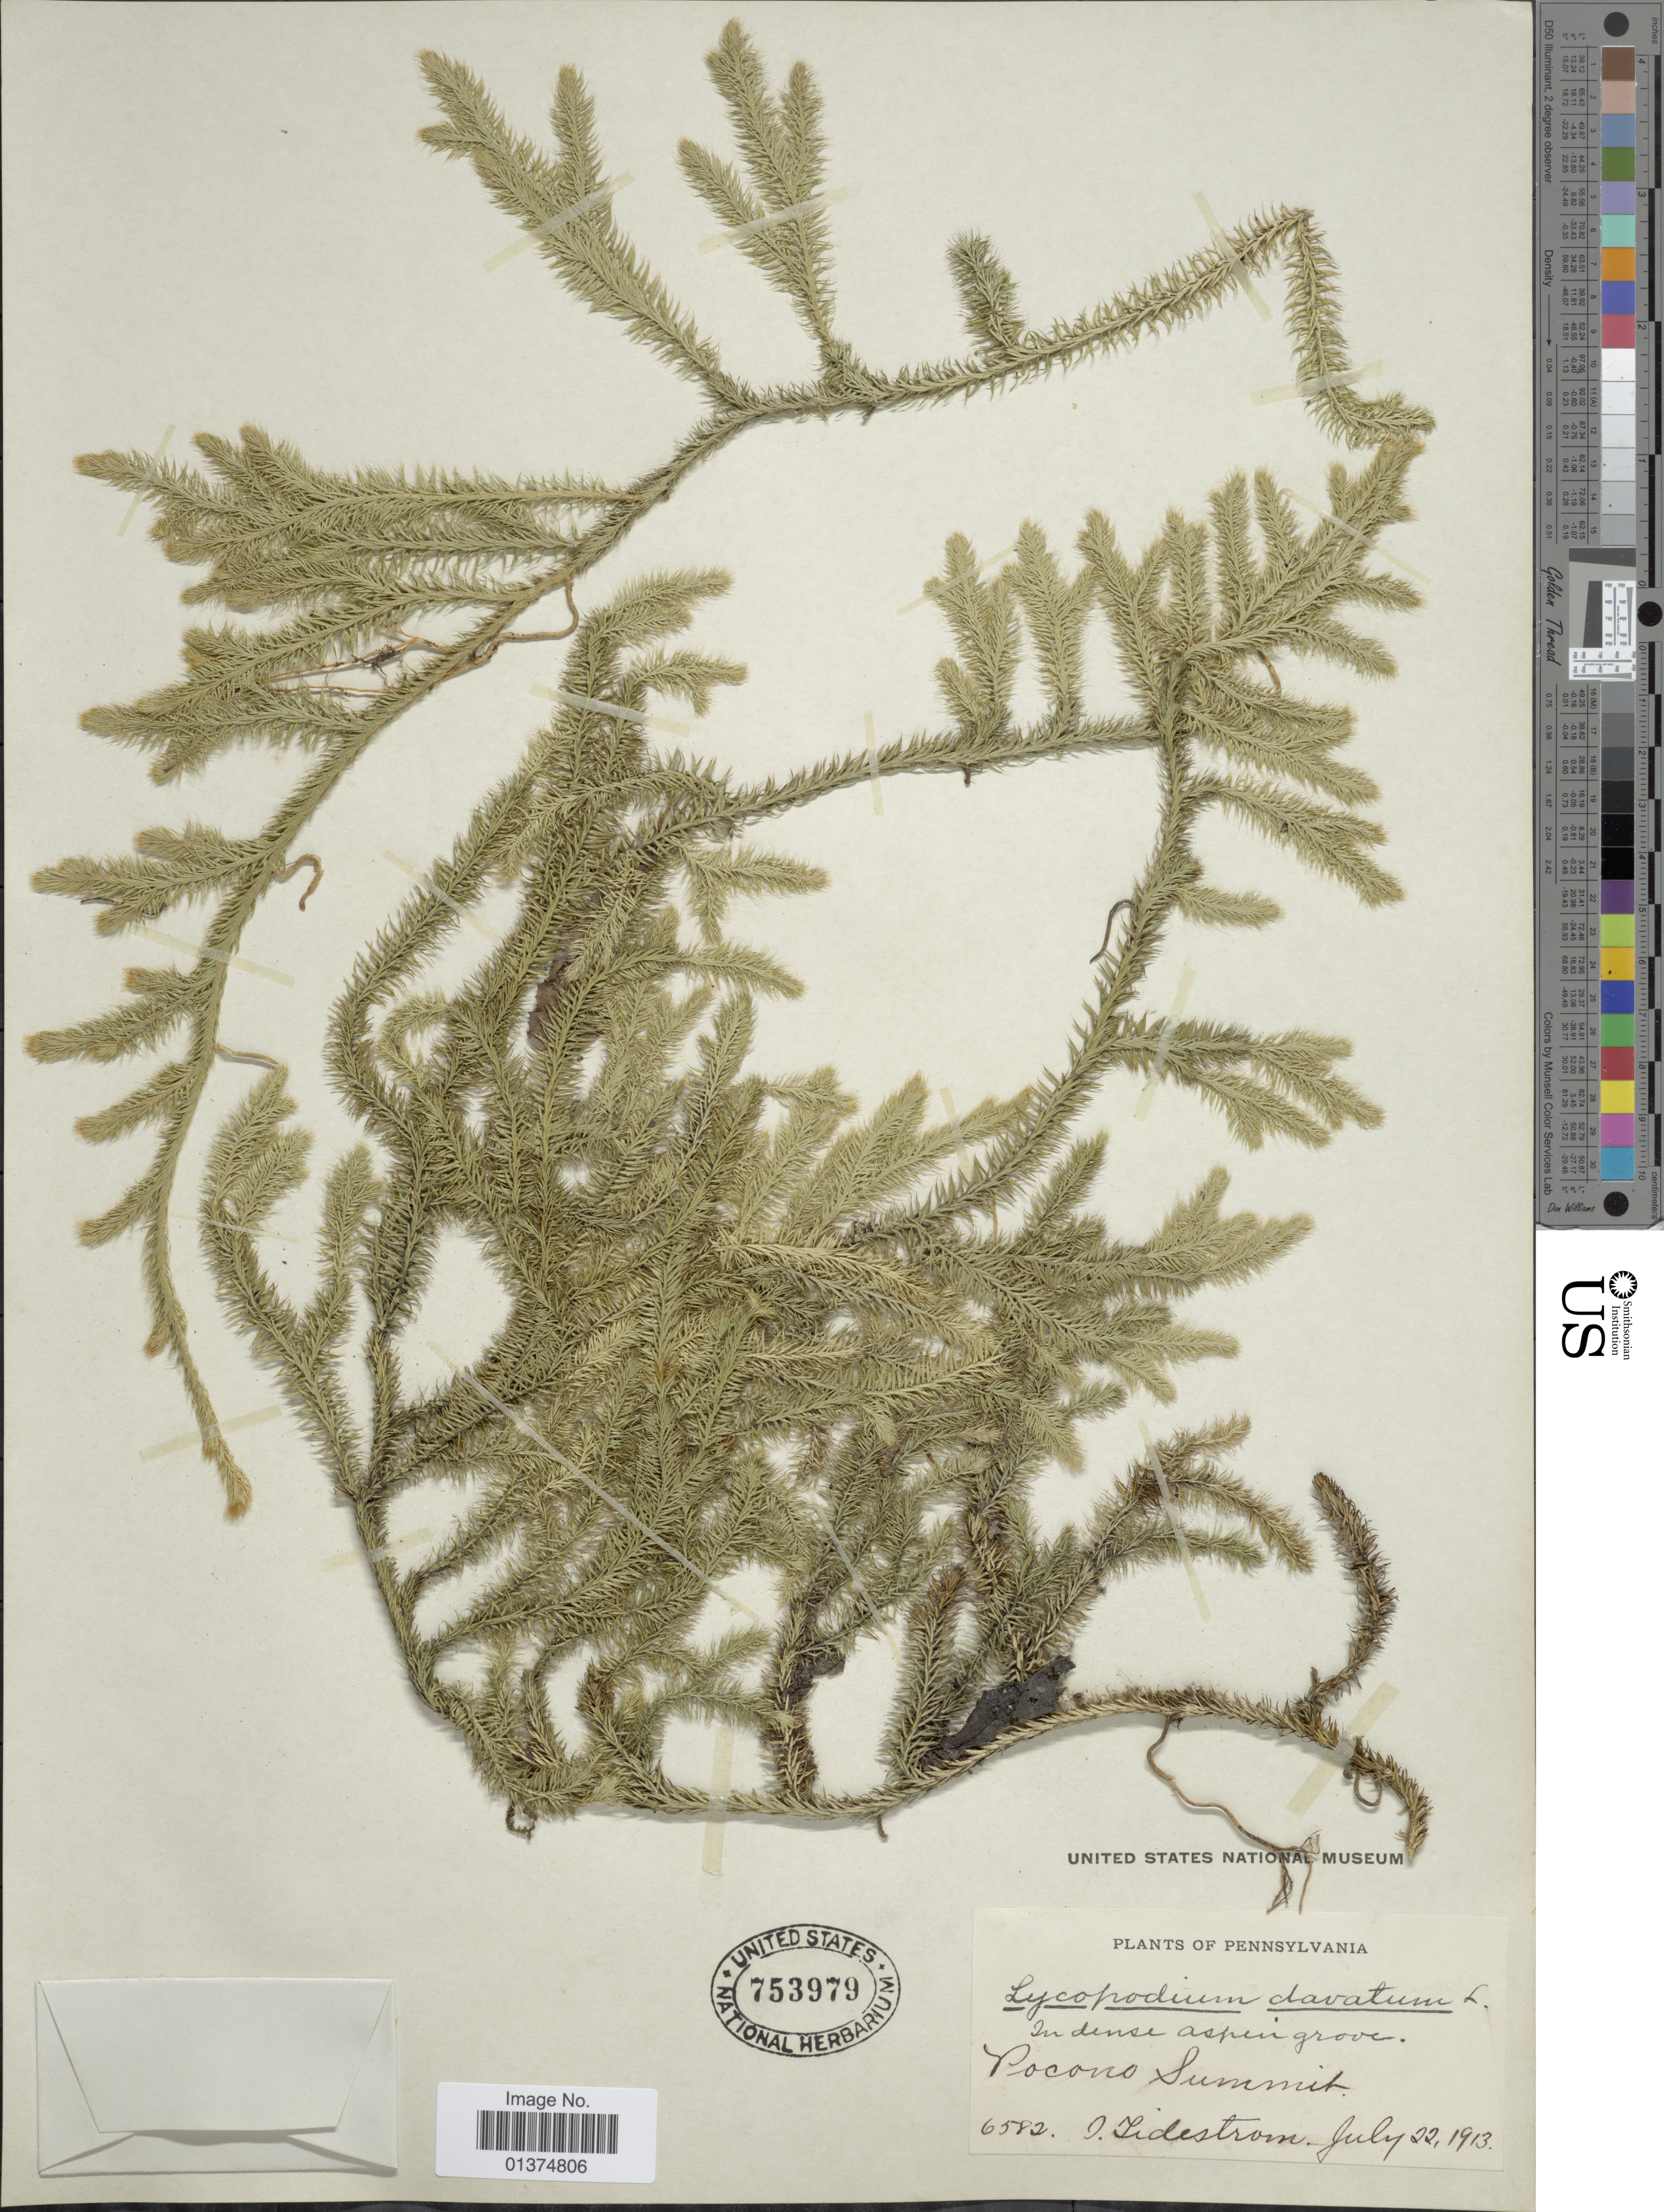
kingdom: Plantae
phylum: Tracheophyta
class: Lycopodiopsida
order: Lycopodiales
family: Lycopodiaceae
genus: Lycopodium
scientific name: Lycopodium clavatum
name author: L.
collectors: J. Jidestrom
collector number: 6582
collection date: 1913-07-22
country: United States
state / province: Pennsylvania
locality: Pocono Summit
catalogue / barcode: US 753979